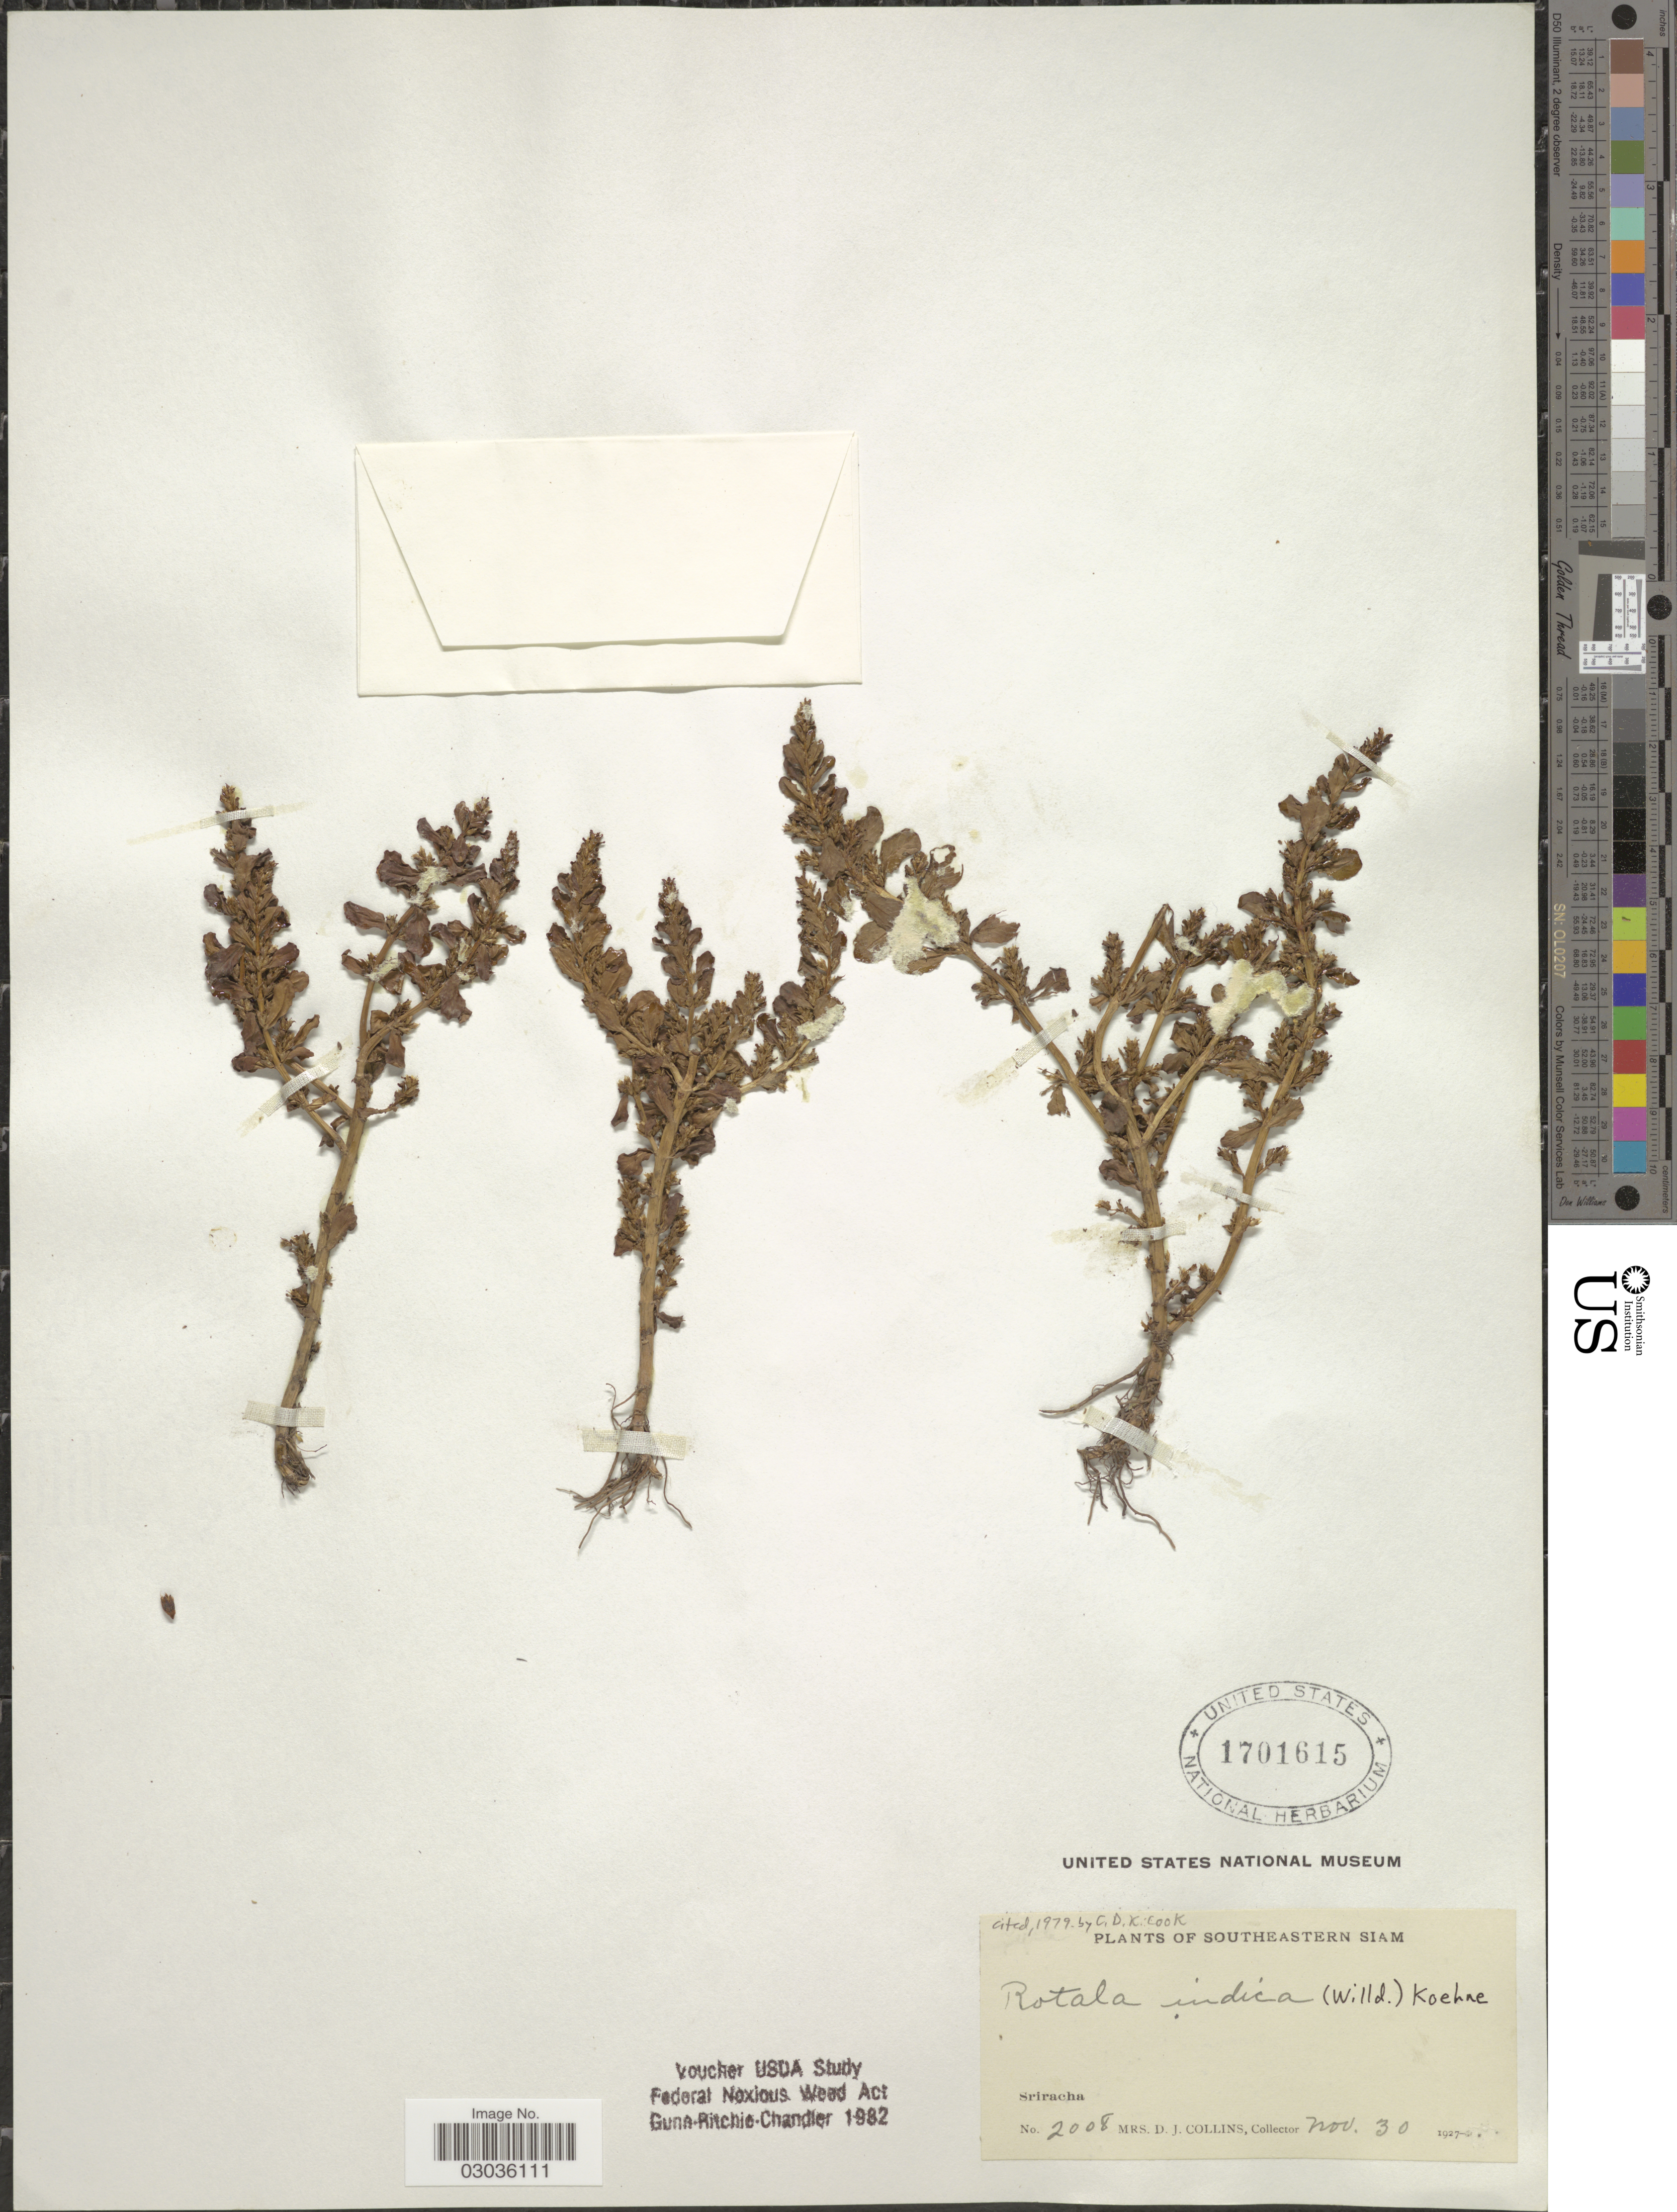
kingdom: Plantae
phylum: Tracheophyta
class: Magnoliopsida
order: Myrtales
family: Lythraceae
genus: Rotala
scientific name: Rotala indica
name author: (L.) Koehne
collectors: Mrs. D. J. Collins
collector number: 2008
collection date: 1927-11-30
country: Thailand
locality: Southeastern Siam, Sriracha.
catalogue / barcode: US 1701615